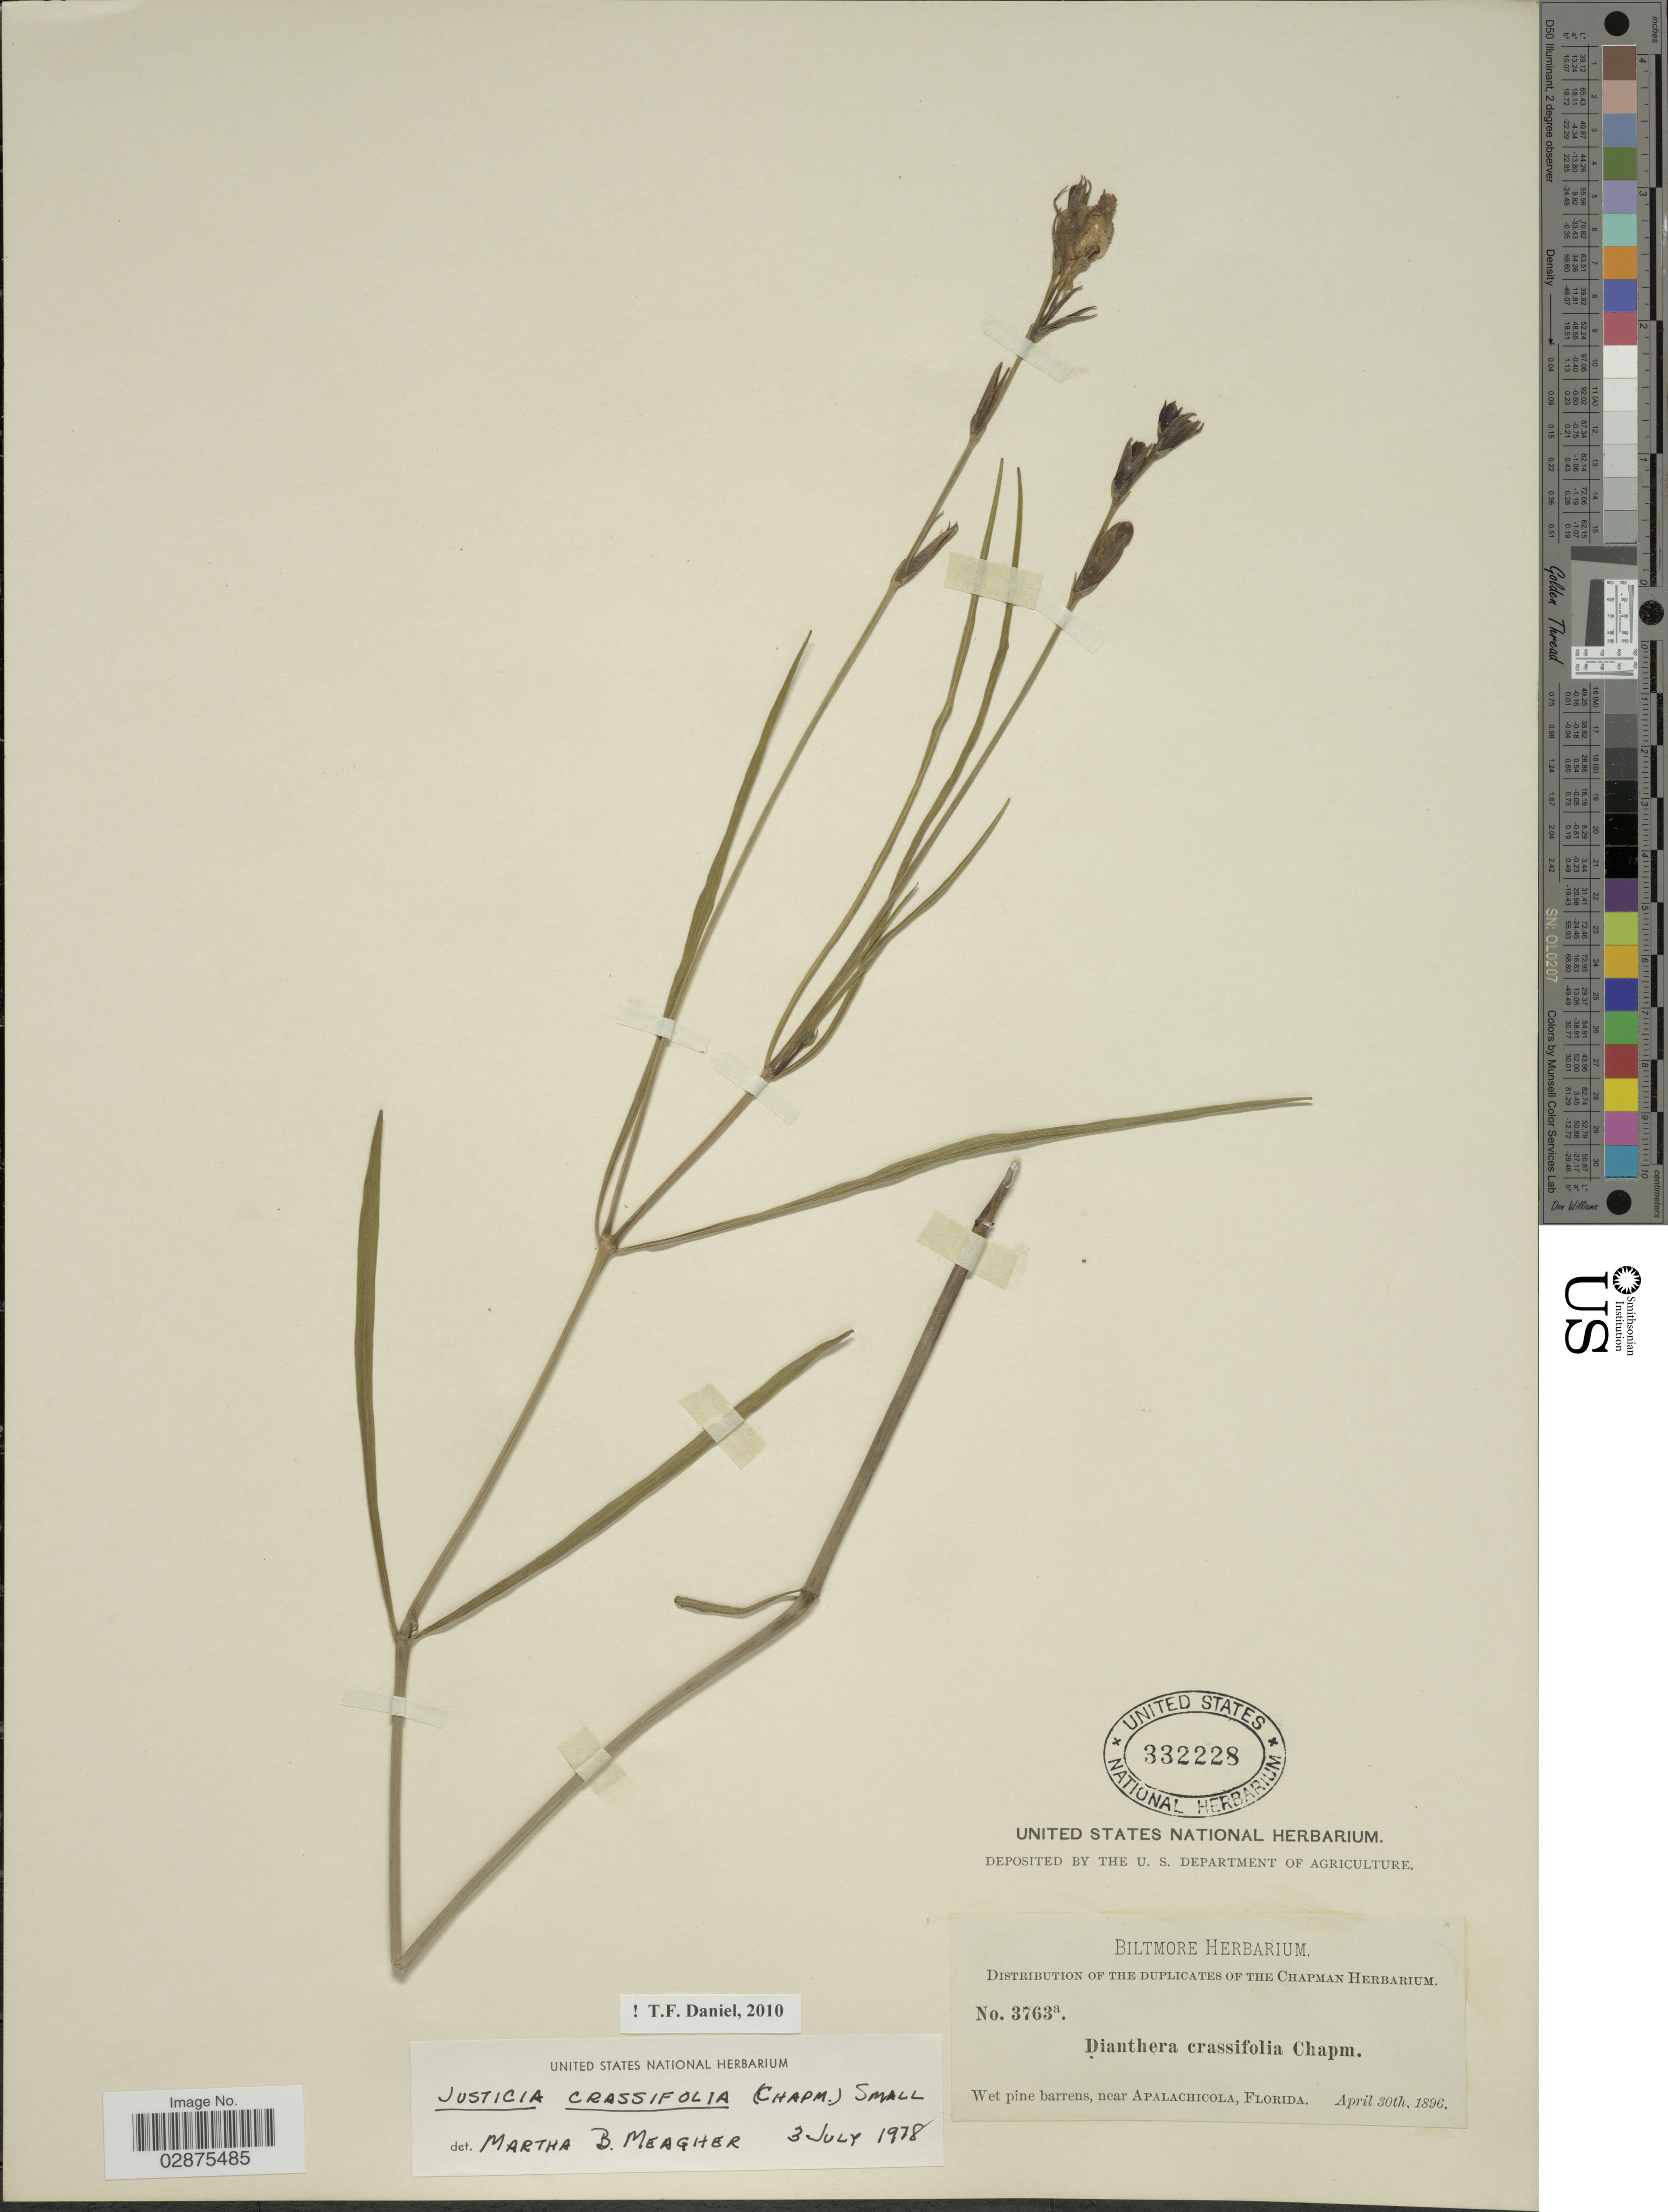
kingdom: Plantae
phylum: Tracheophyta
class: Magnoliopsida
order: Lamiales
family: Acanthaceae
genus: Justicia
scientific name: Justicia crassifolia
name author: (Chapm.) Chapm. ex Small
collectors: ex herb. Biltmore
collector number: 3763a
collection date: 1896-04-30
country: United States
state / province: Florida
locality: Wet pine barrens, near Apalachicola.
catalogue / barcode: US 332228